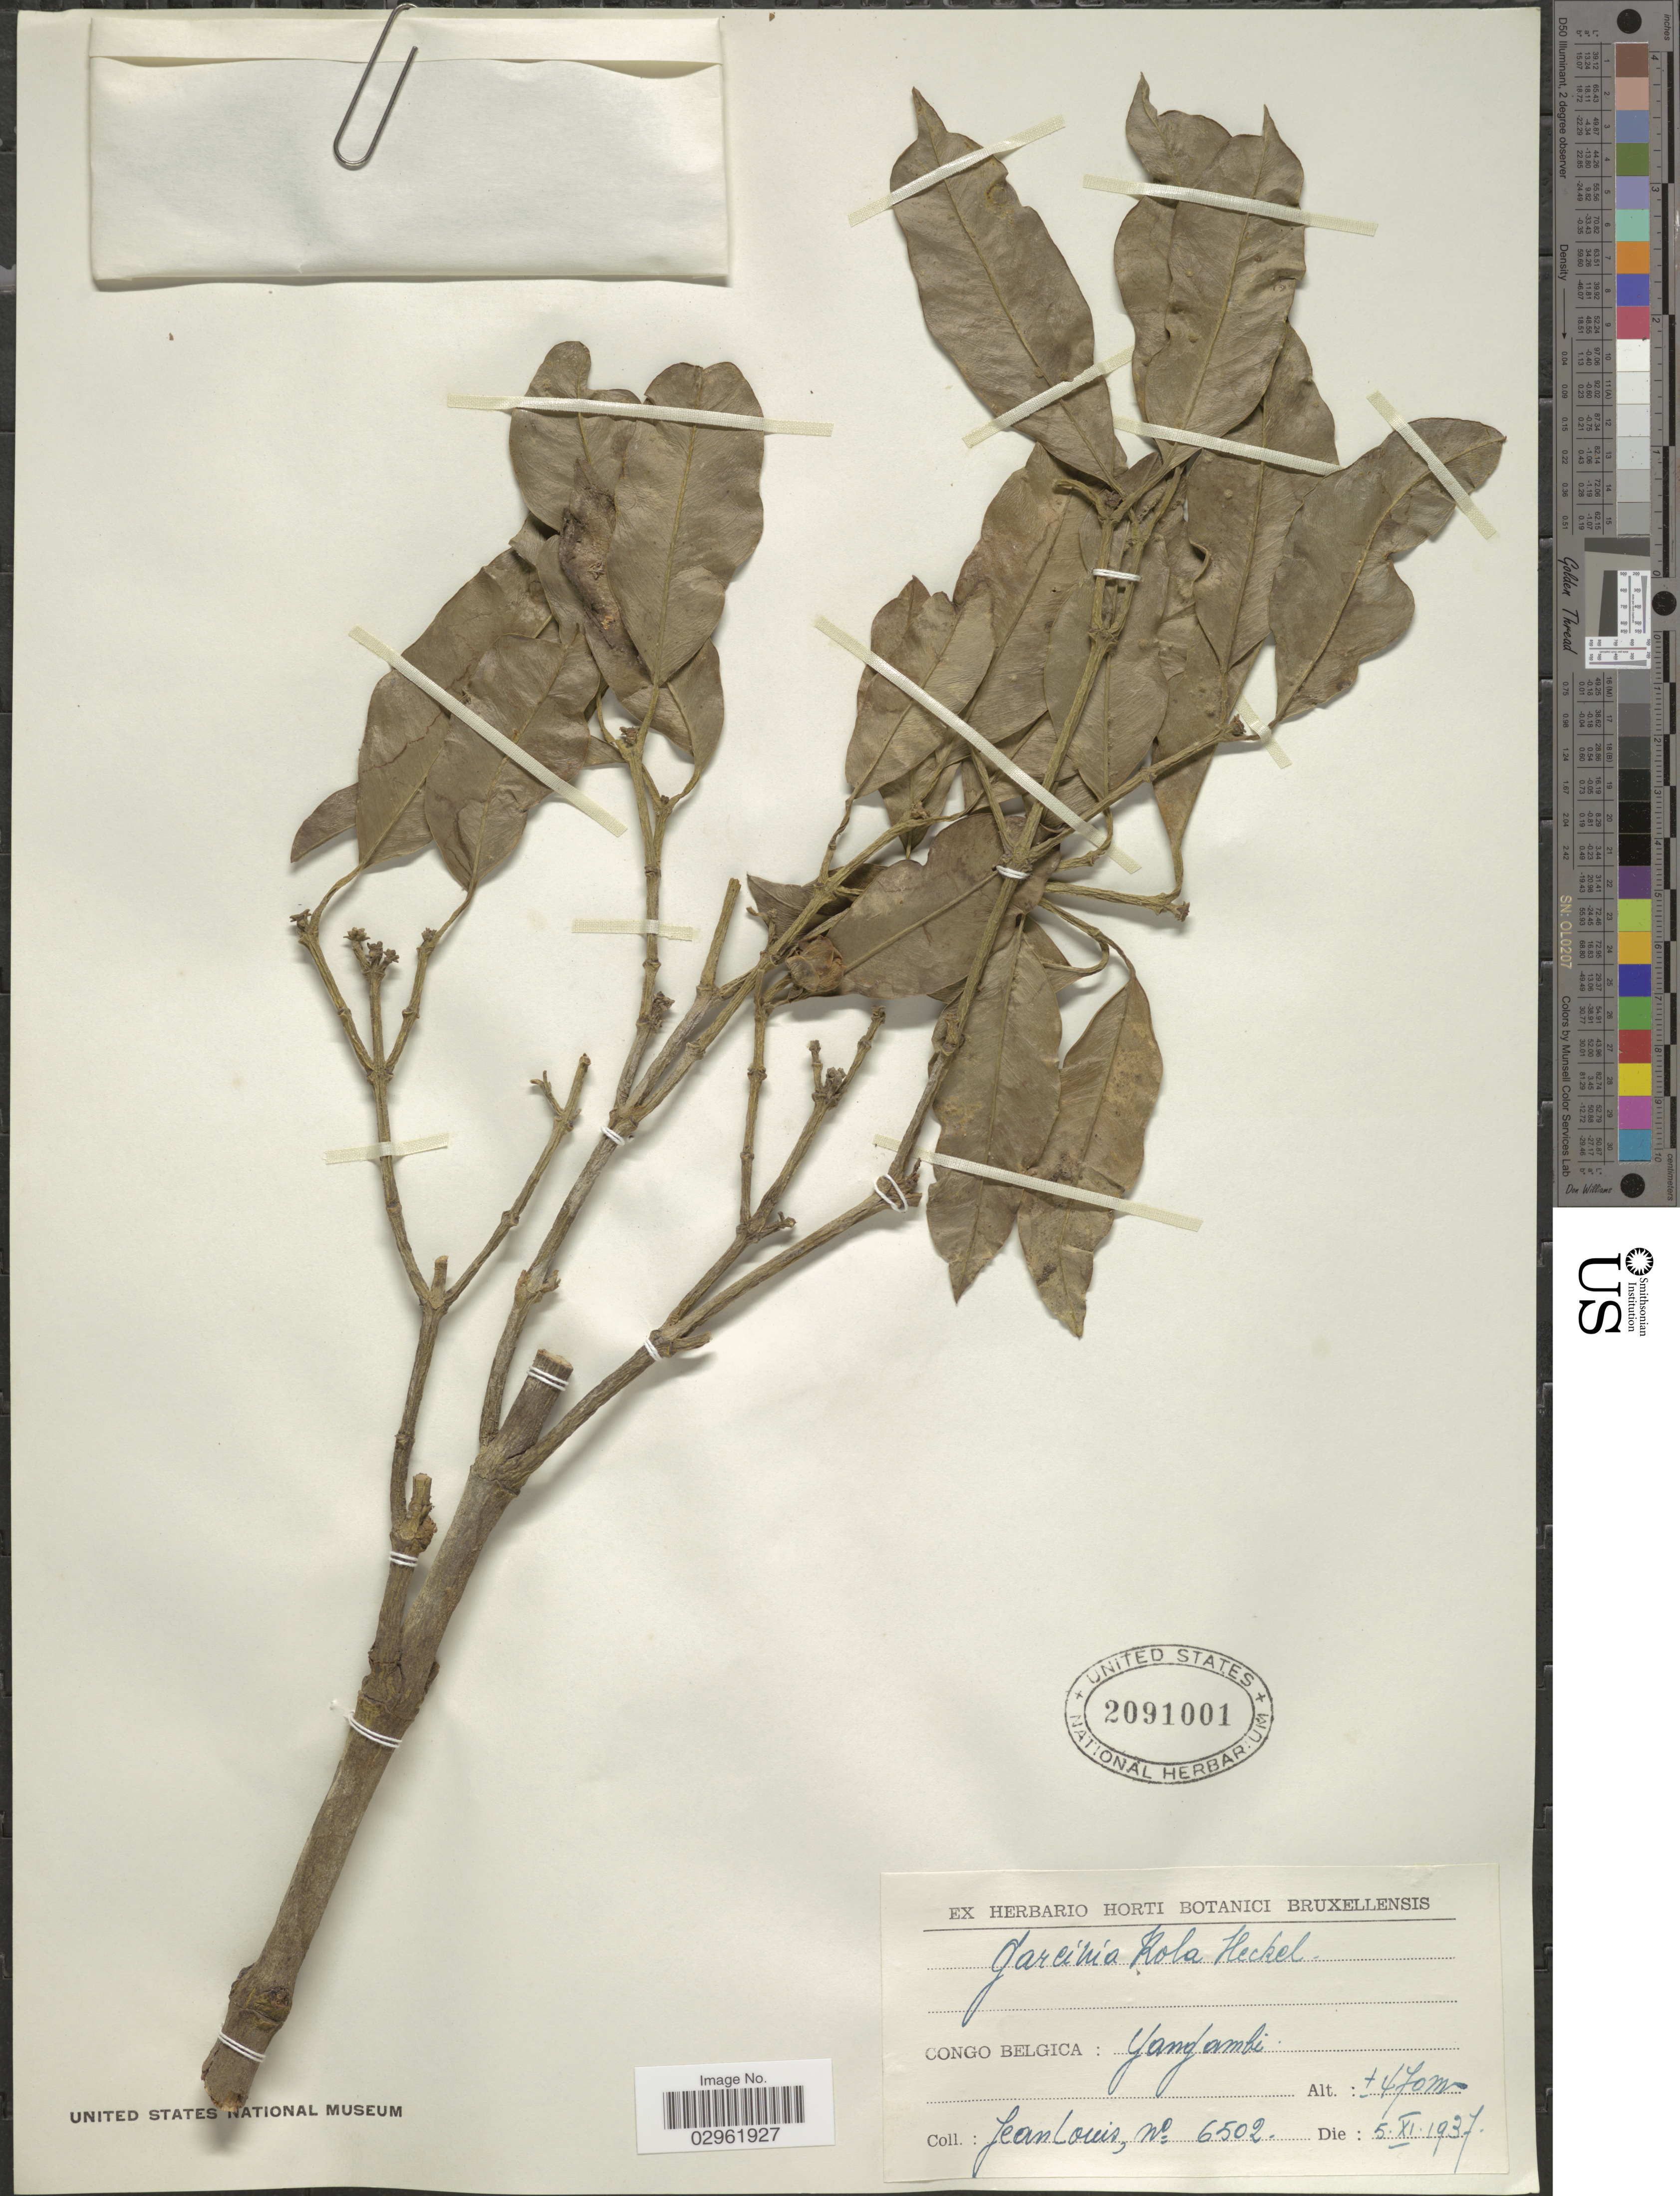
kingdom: Plantae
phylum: Tracheophyta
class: Magnoliopsida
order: Malpighiales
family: Clusiaceae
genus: Garcinia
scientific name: Garcinia kola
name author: Heckel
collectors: J. Louis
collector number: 6502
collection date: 1937-11-05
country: Congo, Democratic Republic of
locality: Congo Belgica: Yangambi.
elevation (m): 470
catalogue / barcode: US 2091001